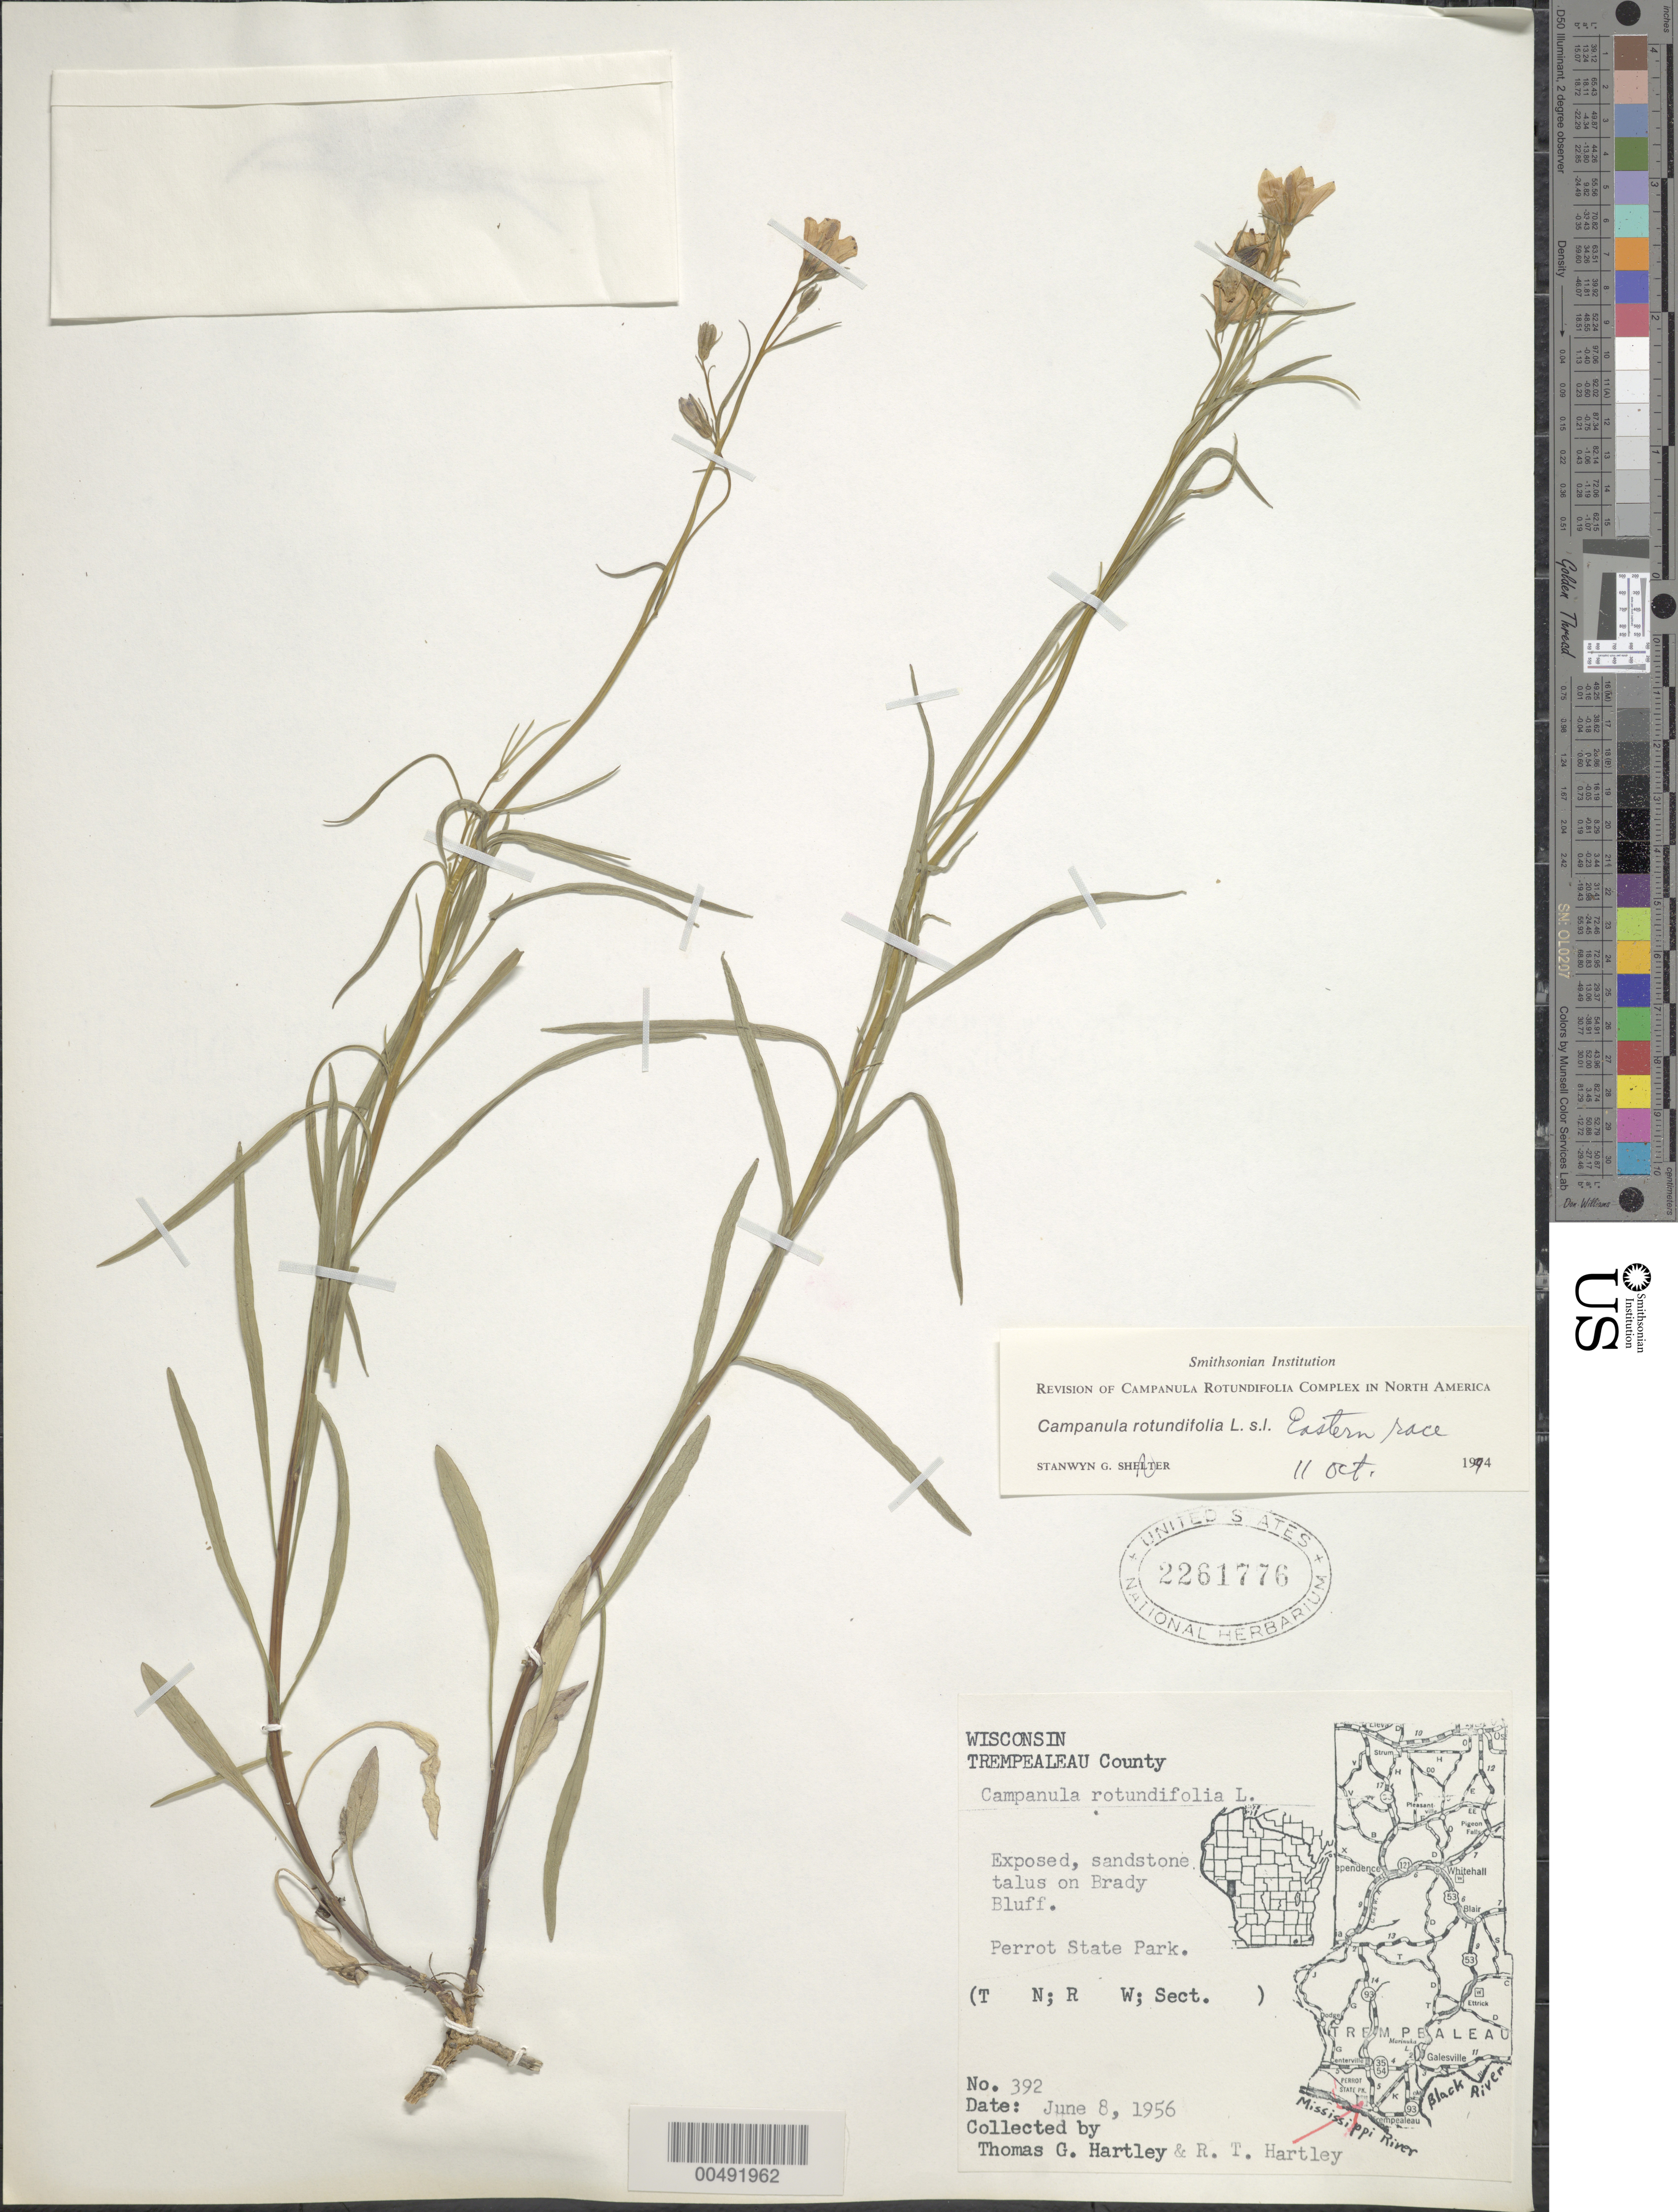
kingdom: Plantae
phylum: Tracheophyta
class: Magnoliopsida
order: Asterales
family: Campanulaceae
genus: Campanula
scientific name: Campanula rotundifolia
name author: L.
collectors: T. B. Hartley & R. T. Hartley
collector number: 392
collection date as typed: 08 Jun 1956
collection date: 1956-06-08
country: United States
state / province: Wisconsin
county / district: Trempealeau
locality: Brady Bluff, Perrot State Park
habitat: exposed, sandstone talus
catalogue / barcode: US 2261776